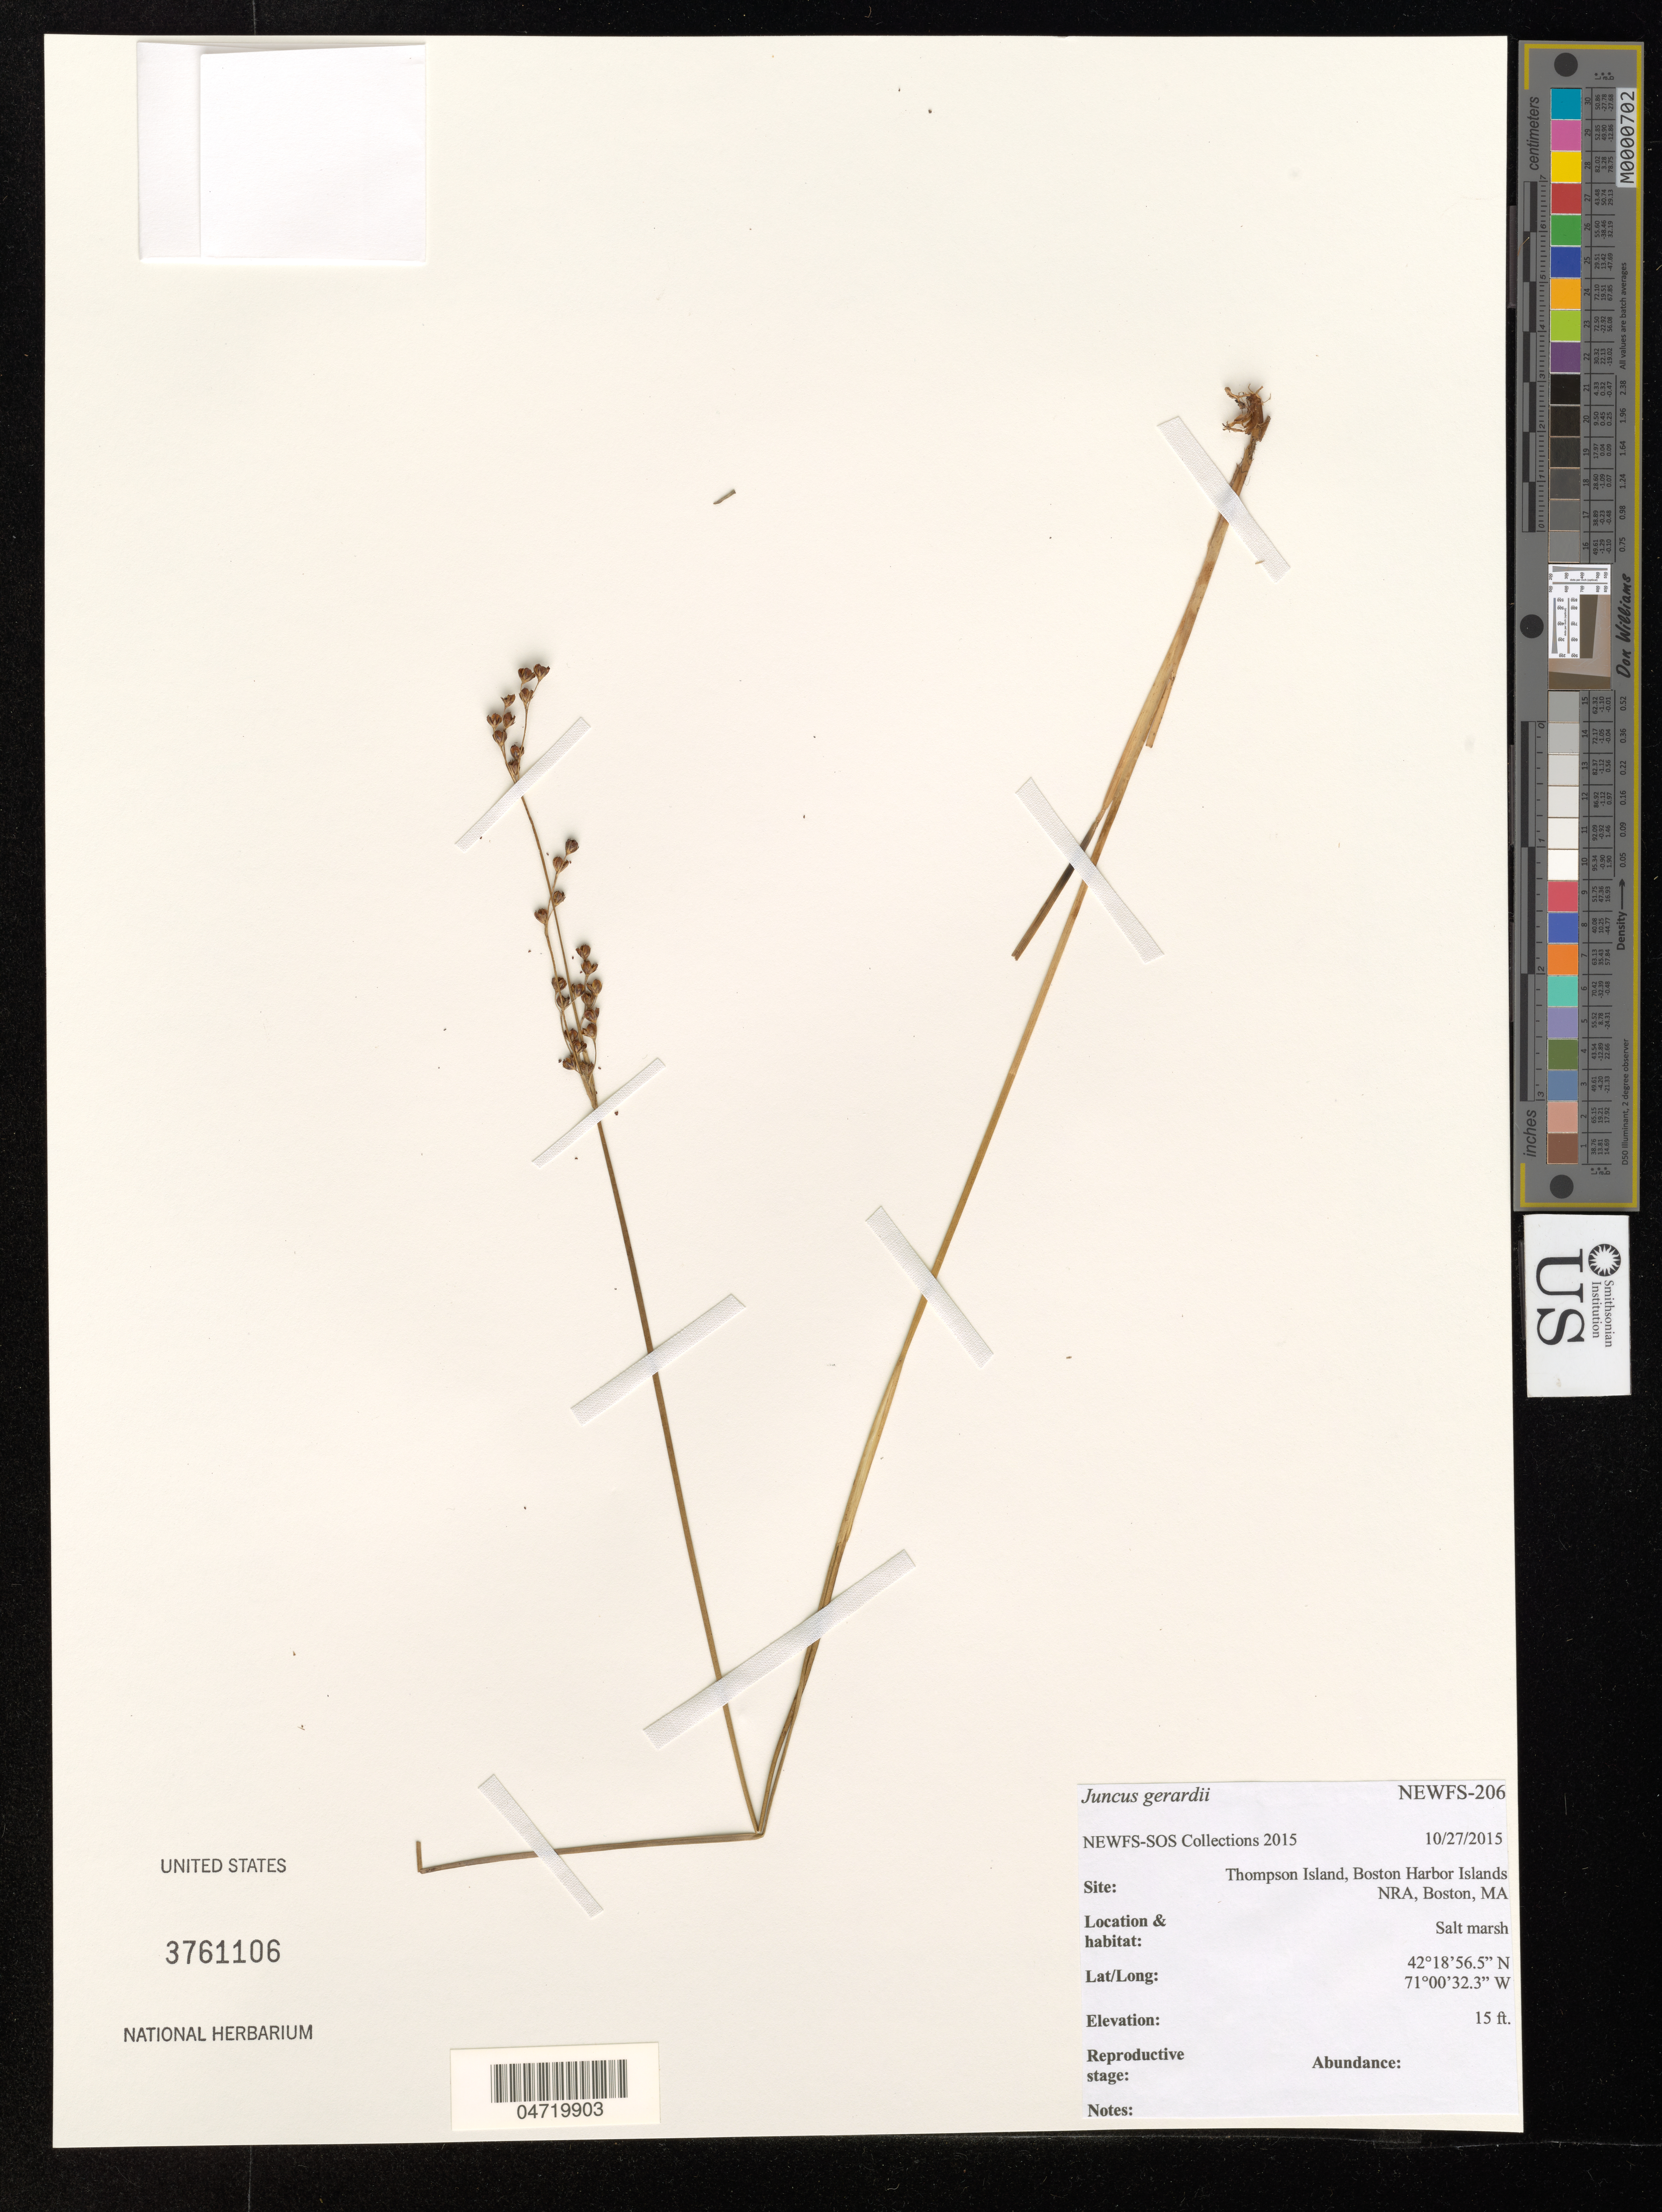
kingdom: Plantae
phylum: Tracheophyta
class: Liliopsida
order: Poales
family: Juncaceae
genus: Juncus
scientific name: Juncus gerardi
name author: Loisel.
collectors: NEWFS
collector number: NEWFS-206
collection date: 2015-10-27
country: United States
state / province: Massachusetts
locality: Thompson Island, Boston Harbor Islands. NRA, Boston.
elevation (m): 5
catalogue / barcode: US 3761106